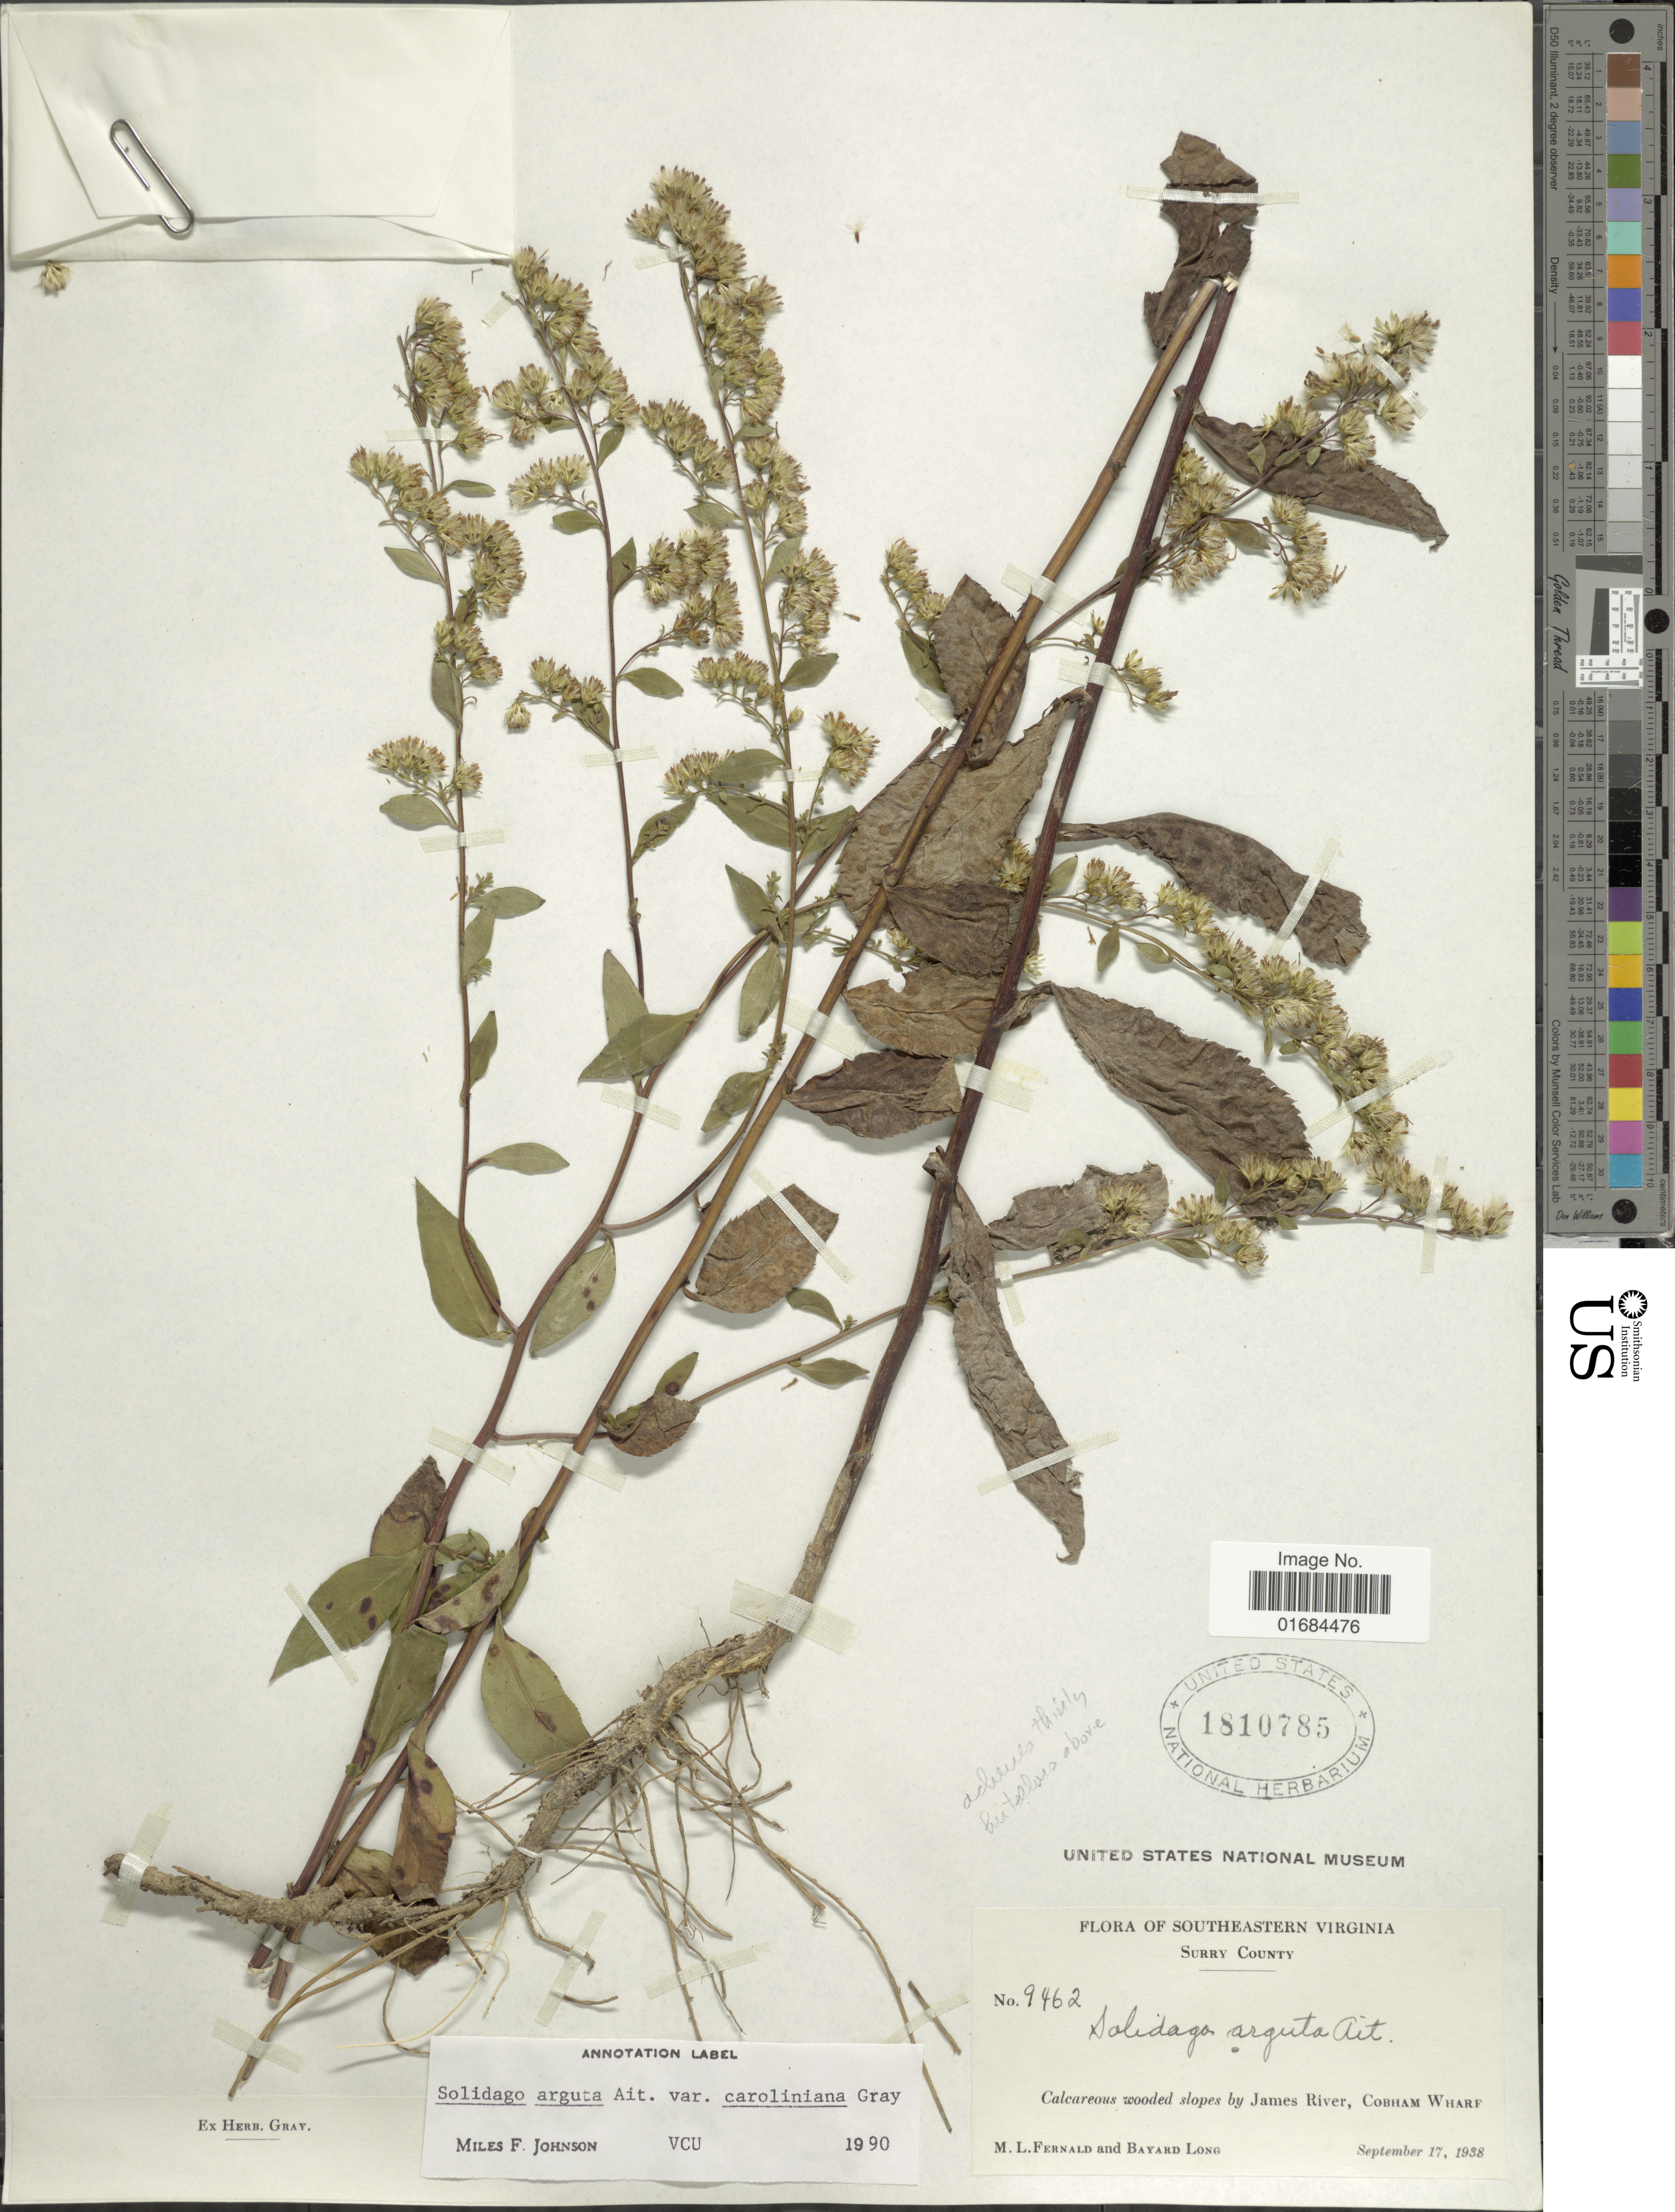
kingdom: Plantae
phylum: Tracheophyta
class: Magnoliopsida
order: Asterales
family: Asteraceae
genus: Solidago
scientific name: Solidago arguta var. caroliniana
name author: A. Gray & et al.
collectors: M. L. Fernald & B. Long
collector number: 9462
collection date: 1938-09-17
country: United States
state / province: Virginia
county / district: Surry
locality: Southeastern Virginia, surry county, Calcareous Wooded slopes by James River, Cobham Wharf.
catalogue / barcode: US 1810785